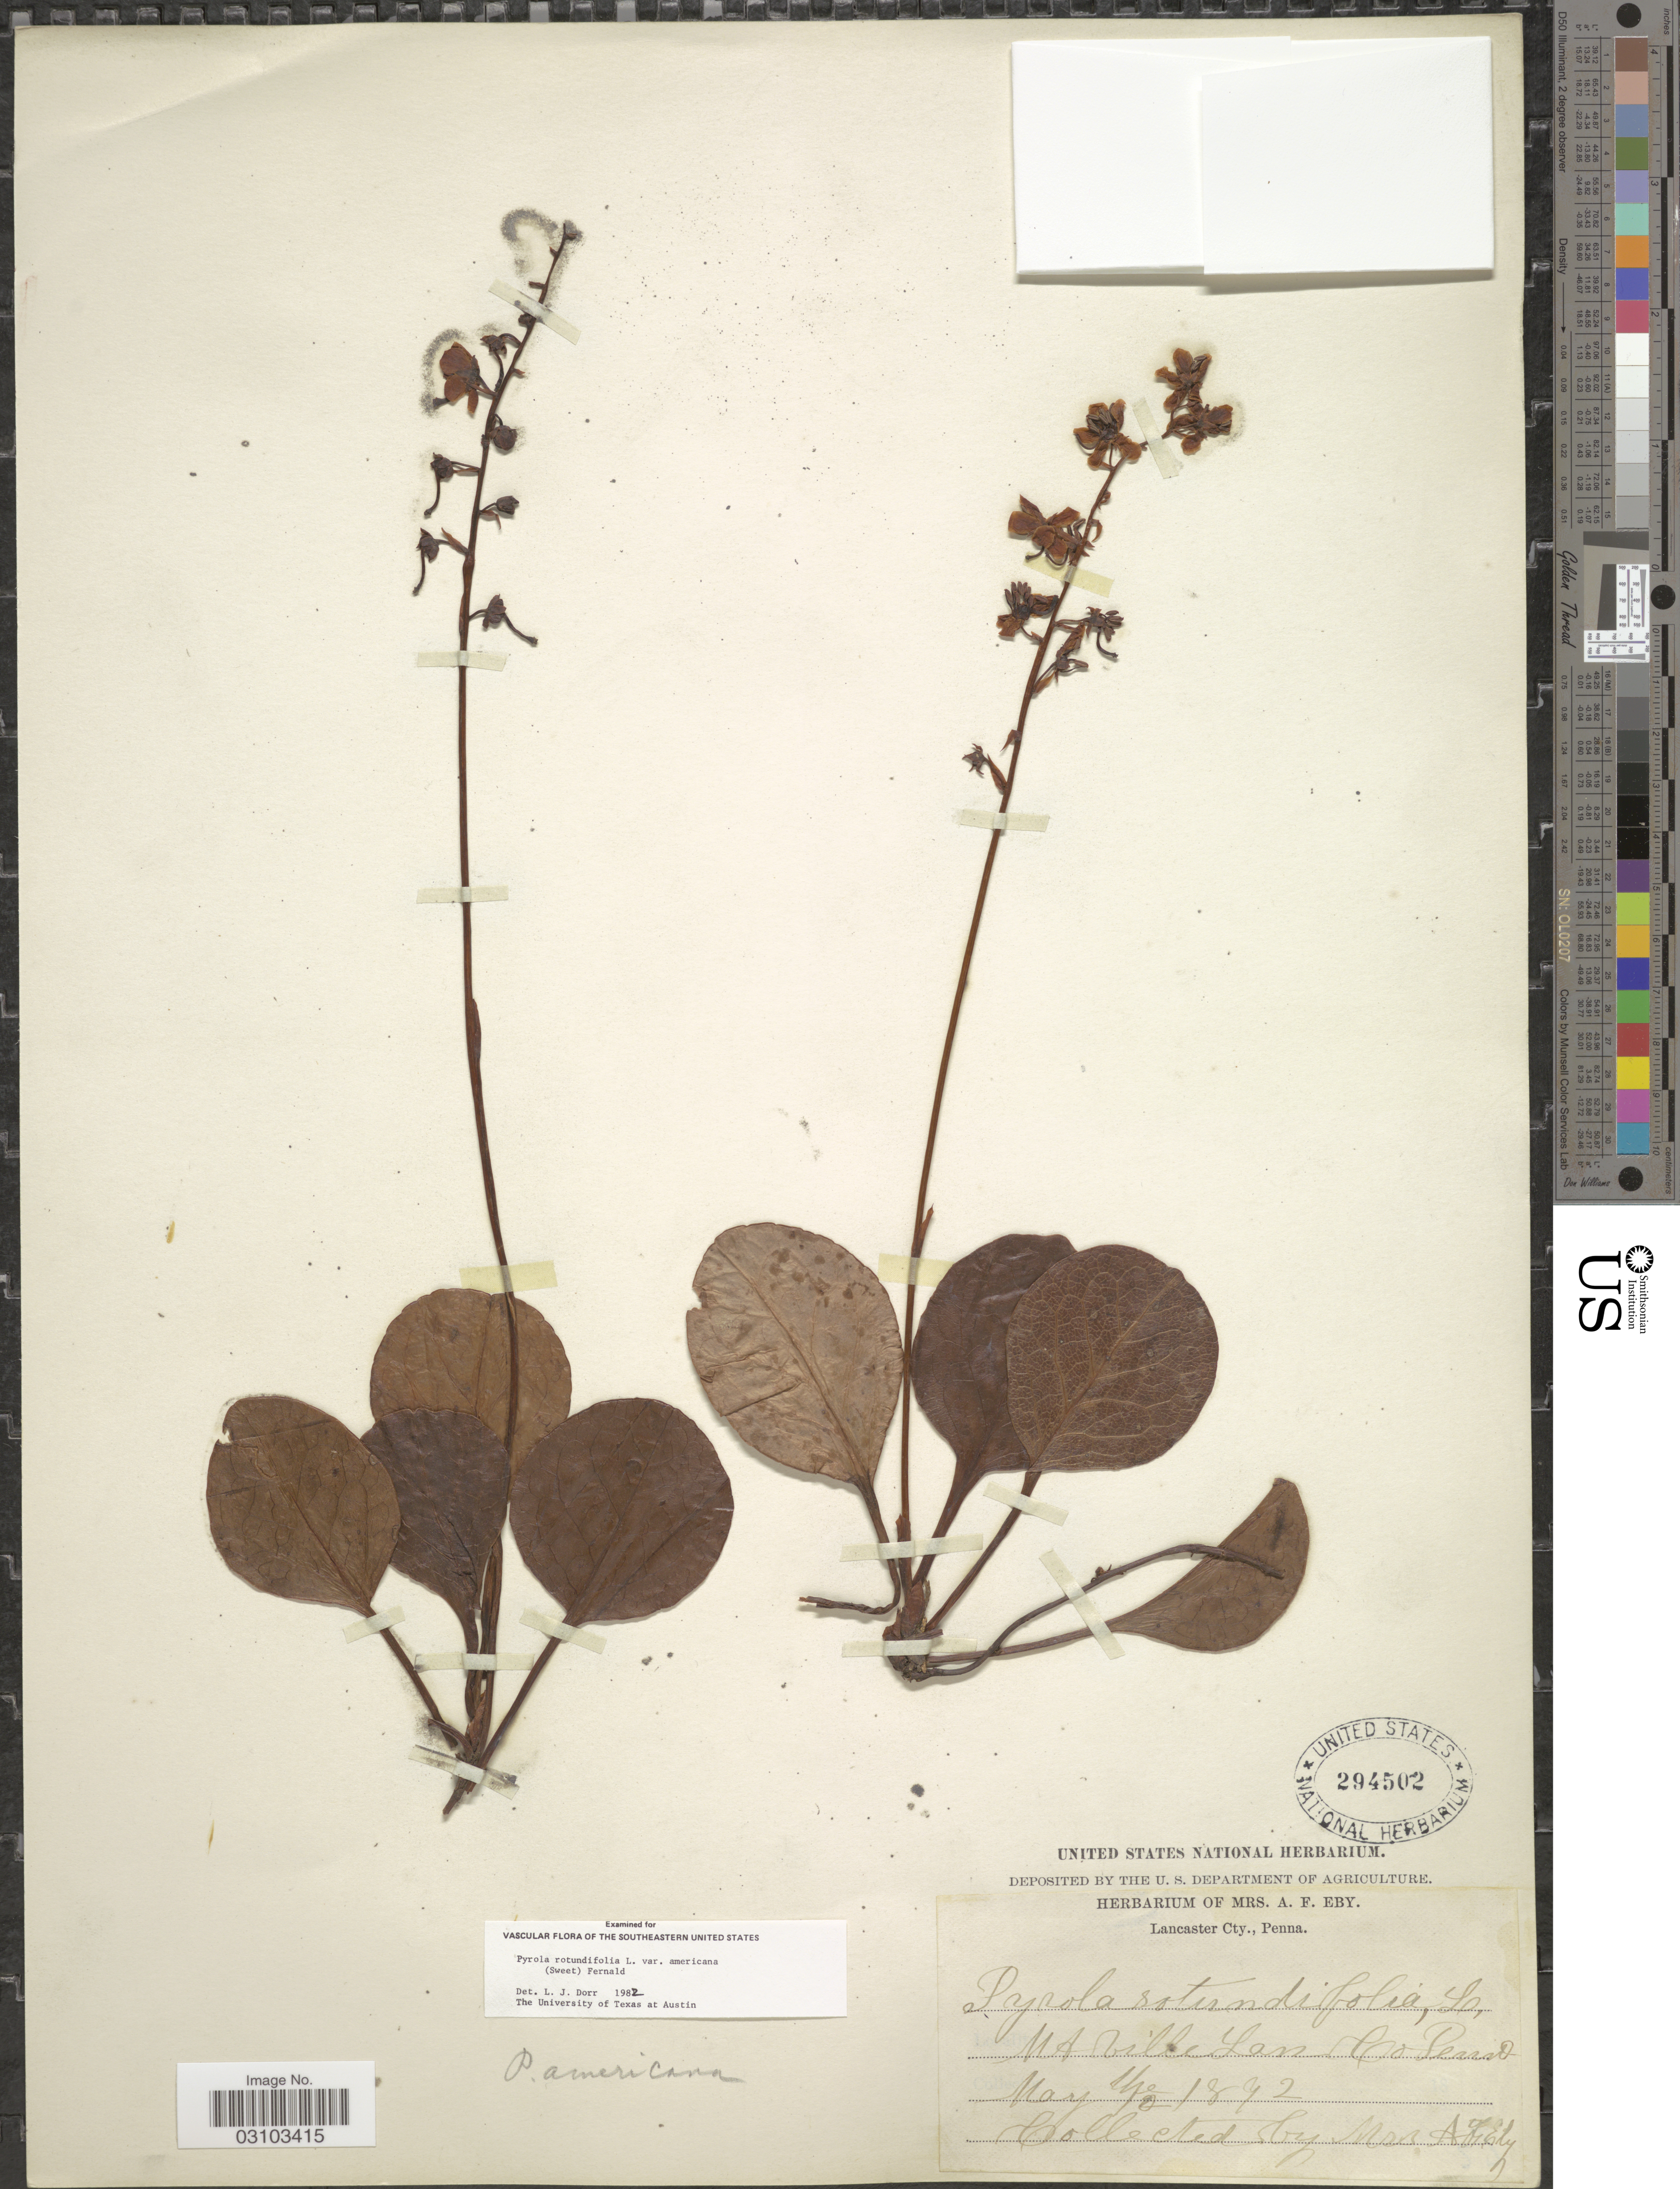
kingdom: Plantae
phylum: Tracheophyta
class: Magnoliopsida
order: Ericales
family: Ericaceae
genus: Pyrola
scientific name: Pyrola americana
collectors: A. Ely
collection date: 1892-05-19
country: United States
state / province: Pennsylvania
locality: Mt. Ville Lan Co.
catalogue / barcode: US 294502